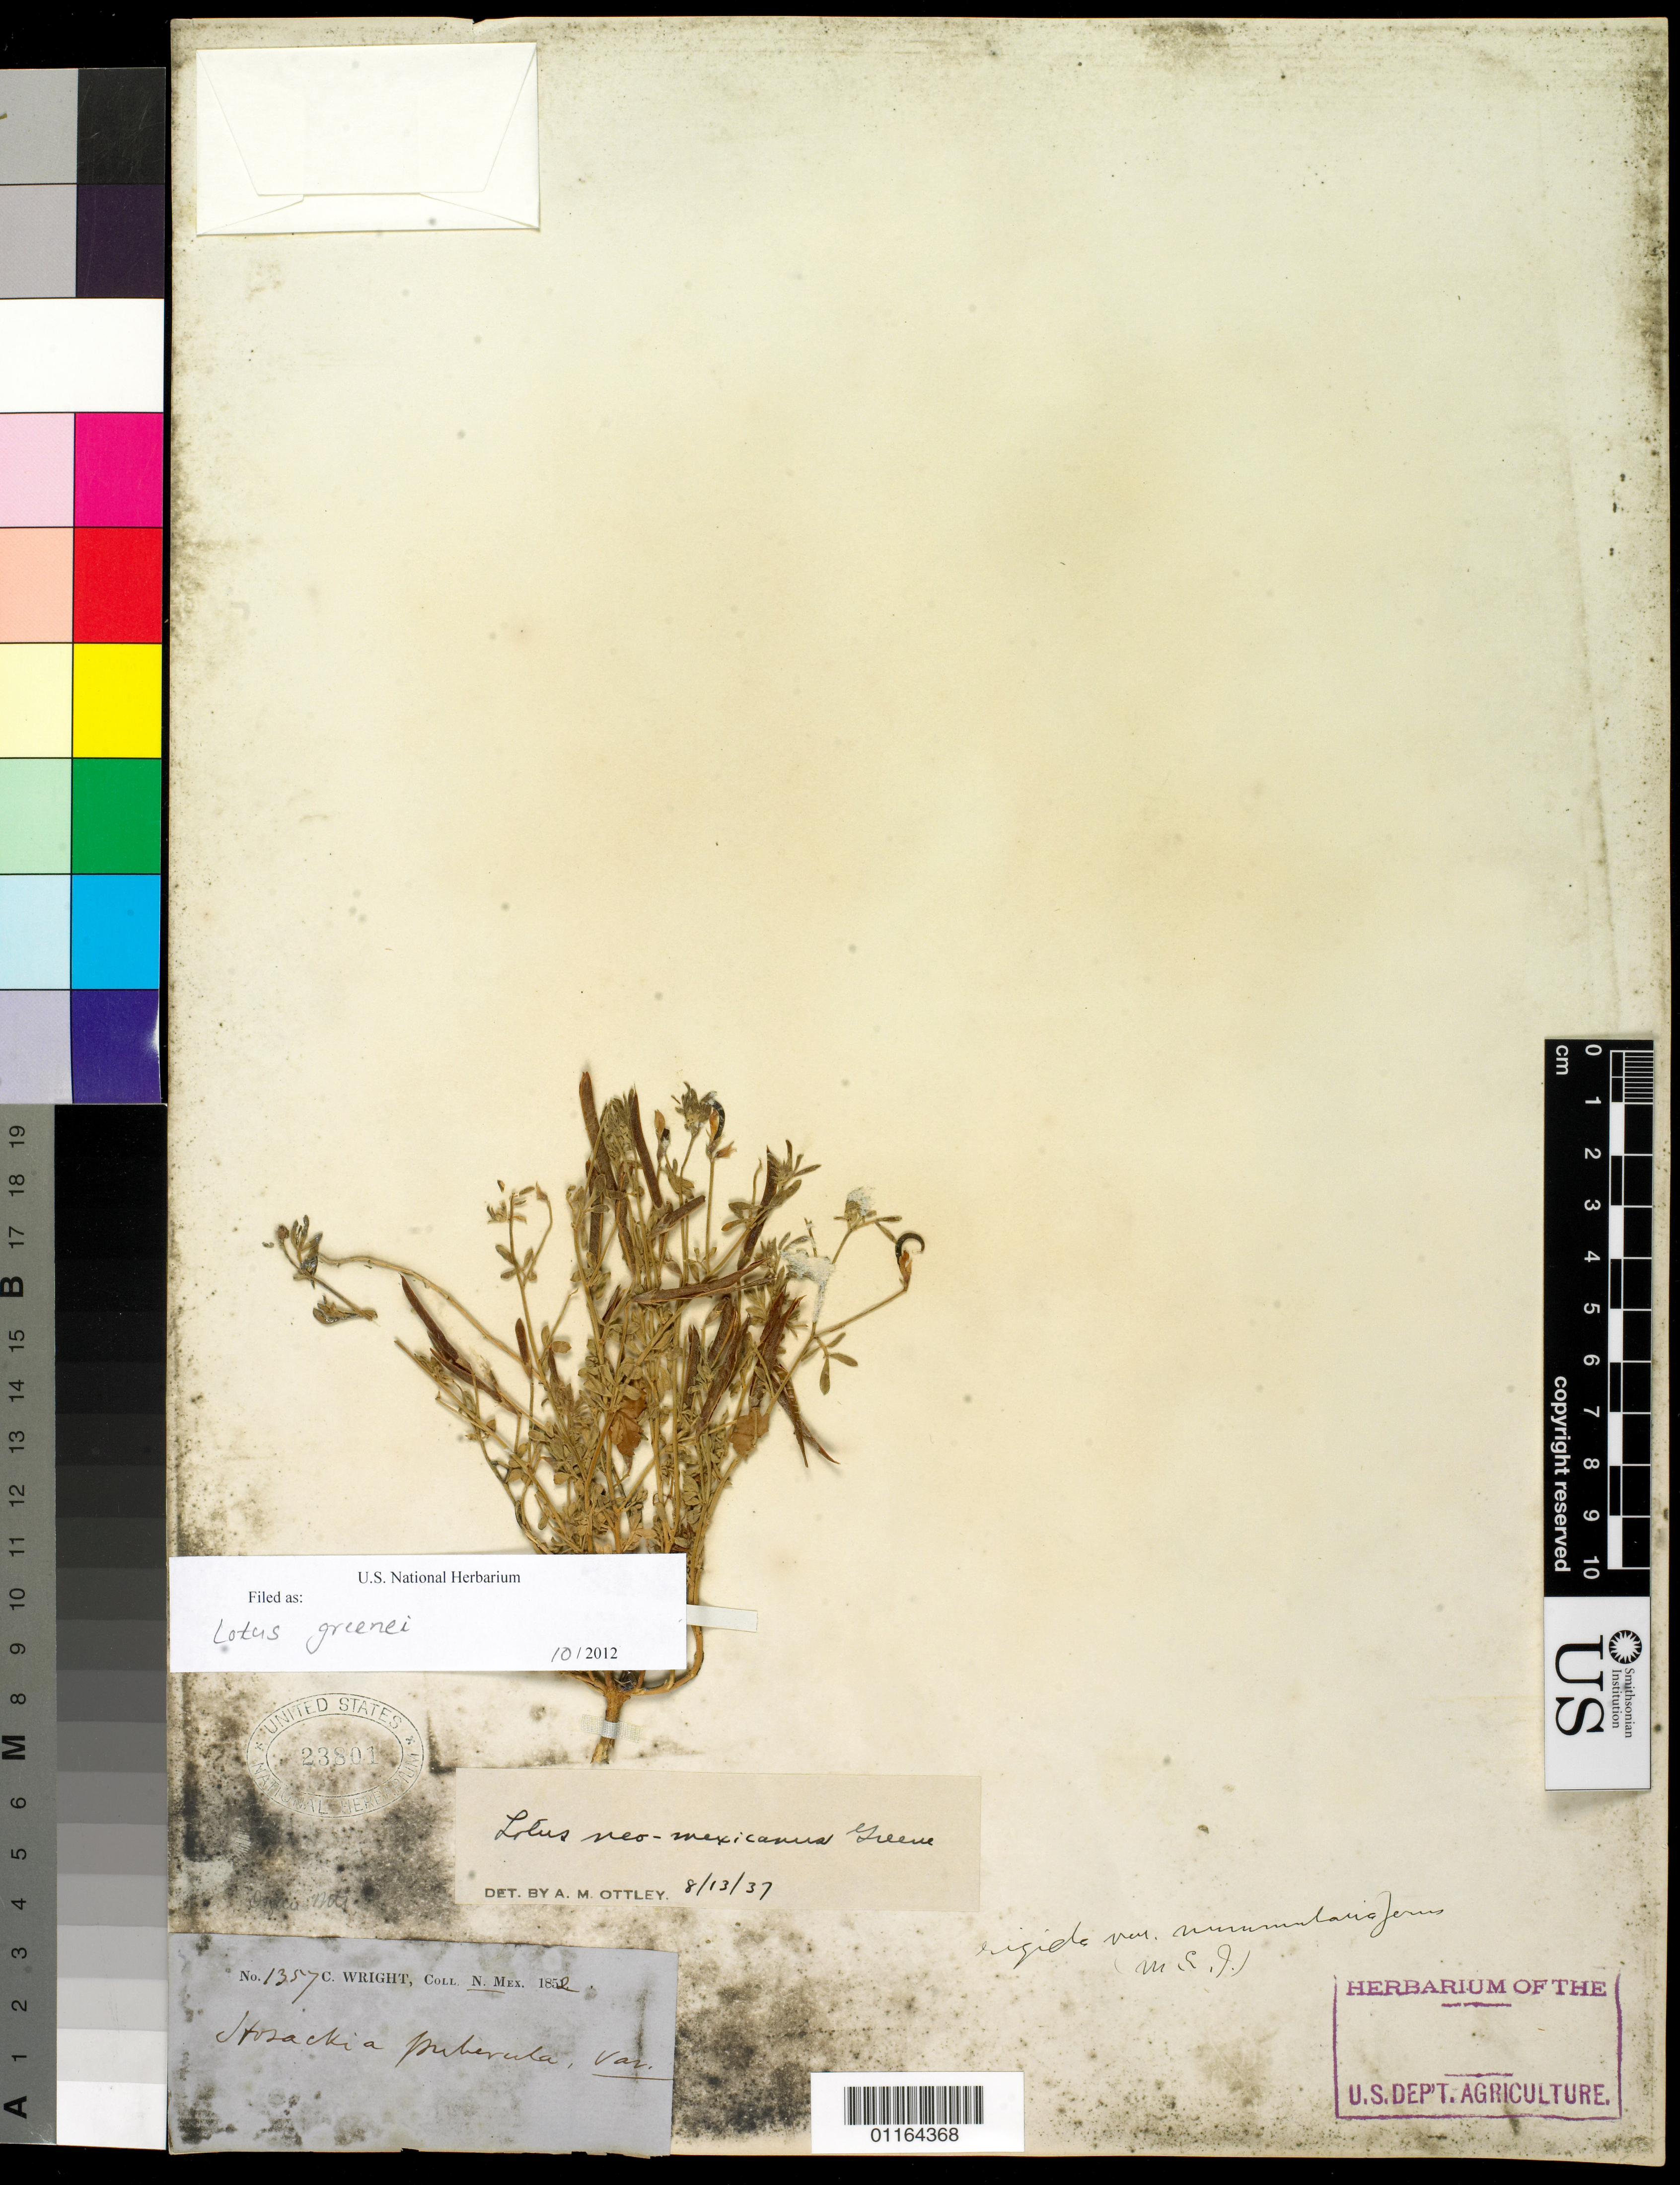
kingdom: Plantae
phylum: Tracheophyta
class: Magnoliopsida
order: Fabales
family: Fabaceae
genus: Ottleya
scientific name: Ottleya greenei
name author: (Wooten & Standl.) D.D. Sokoloff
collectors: C. Wright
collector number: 1357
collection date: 1852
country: United States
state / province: New Mexico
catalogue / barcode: US 23801